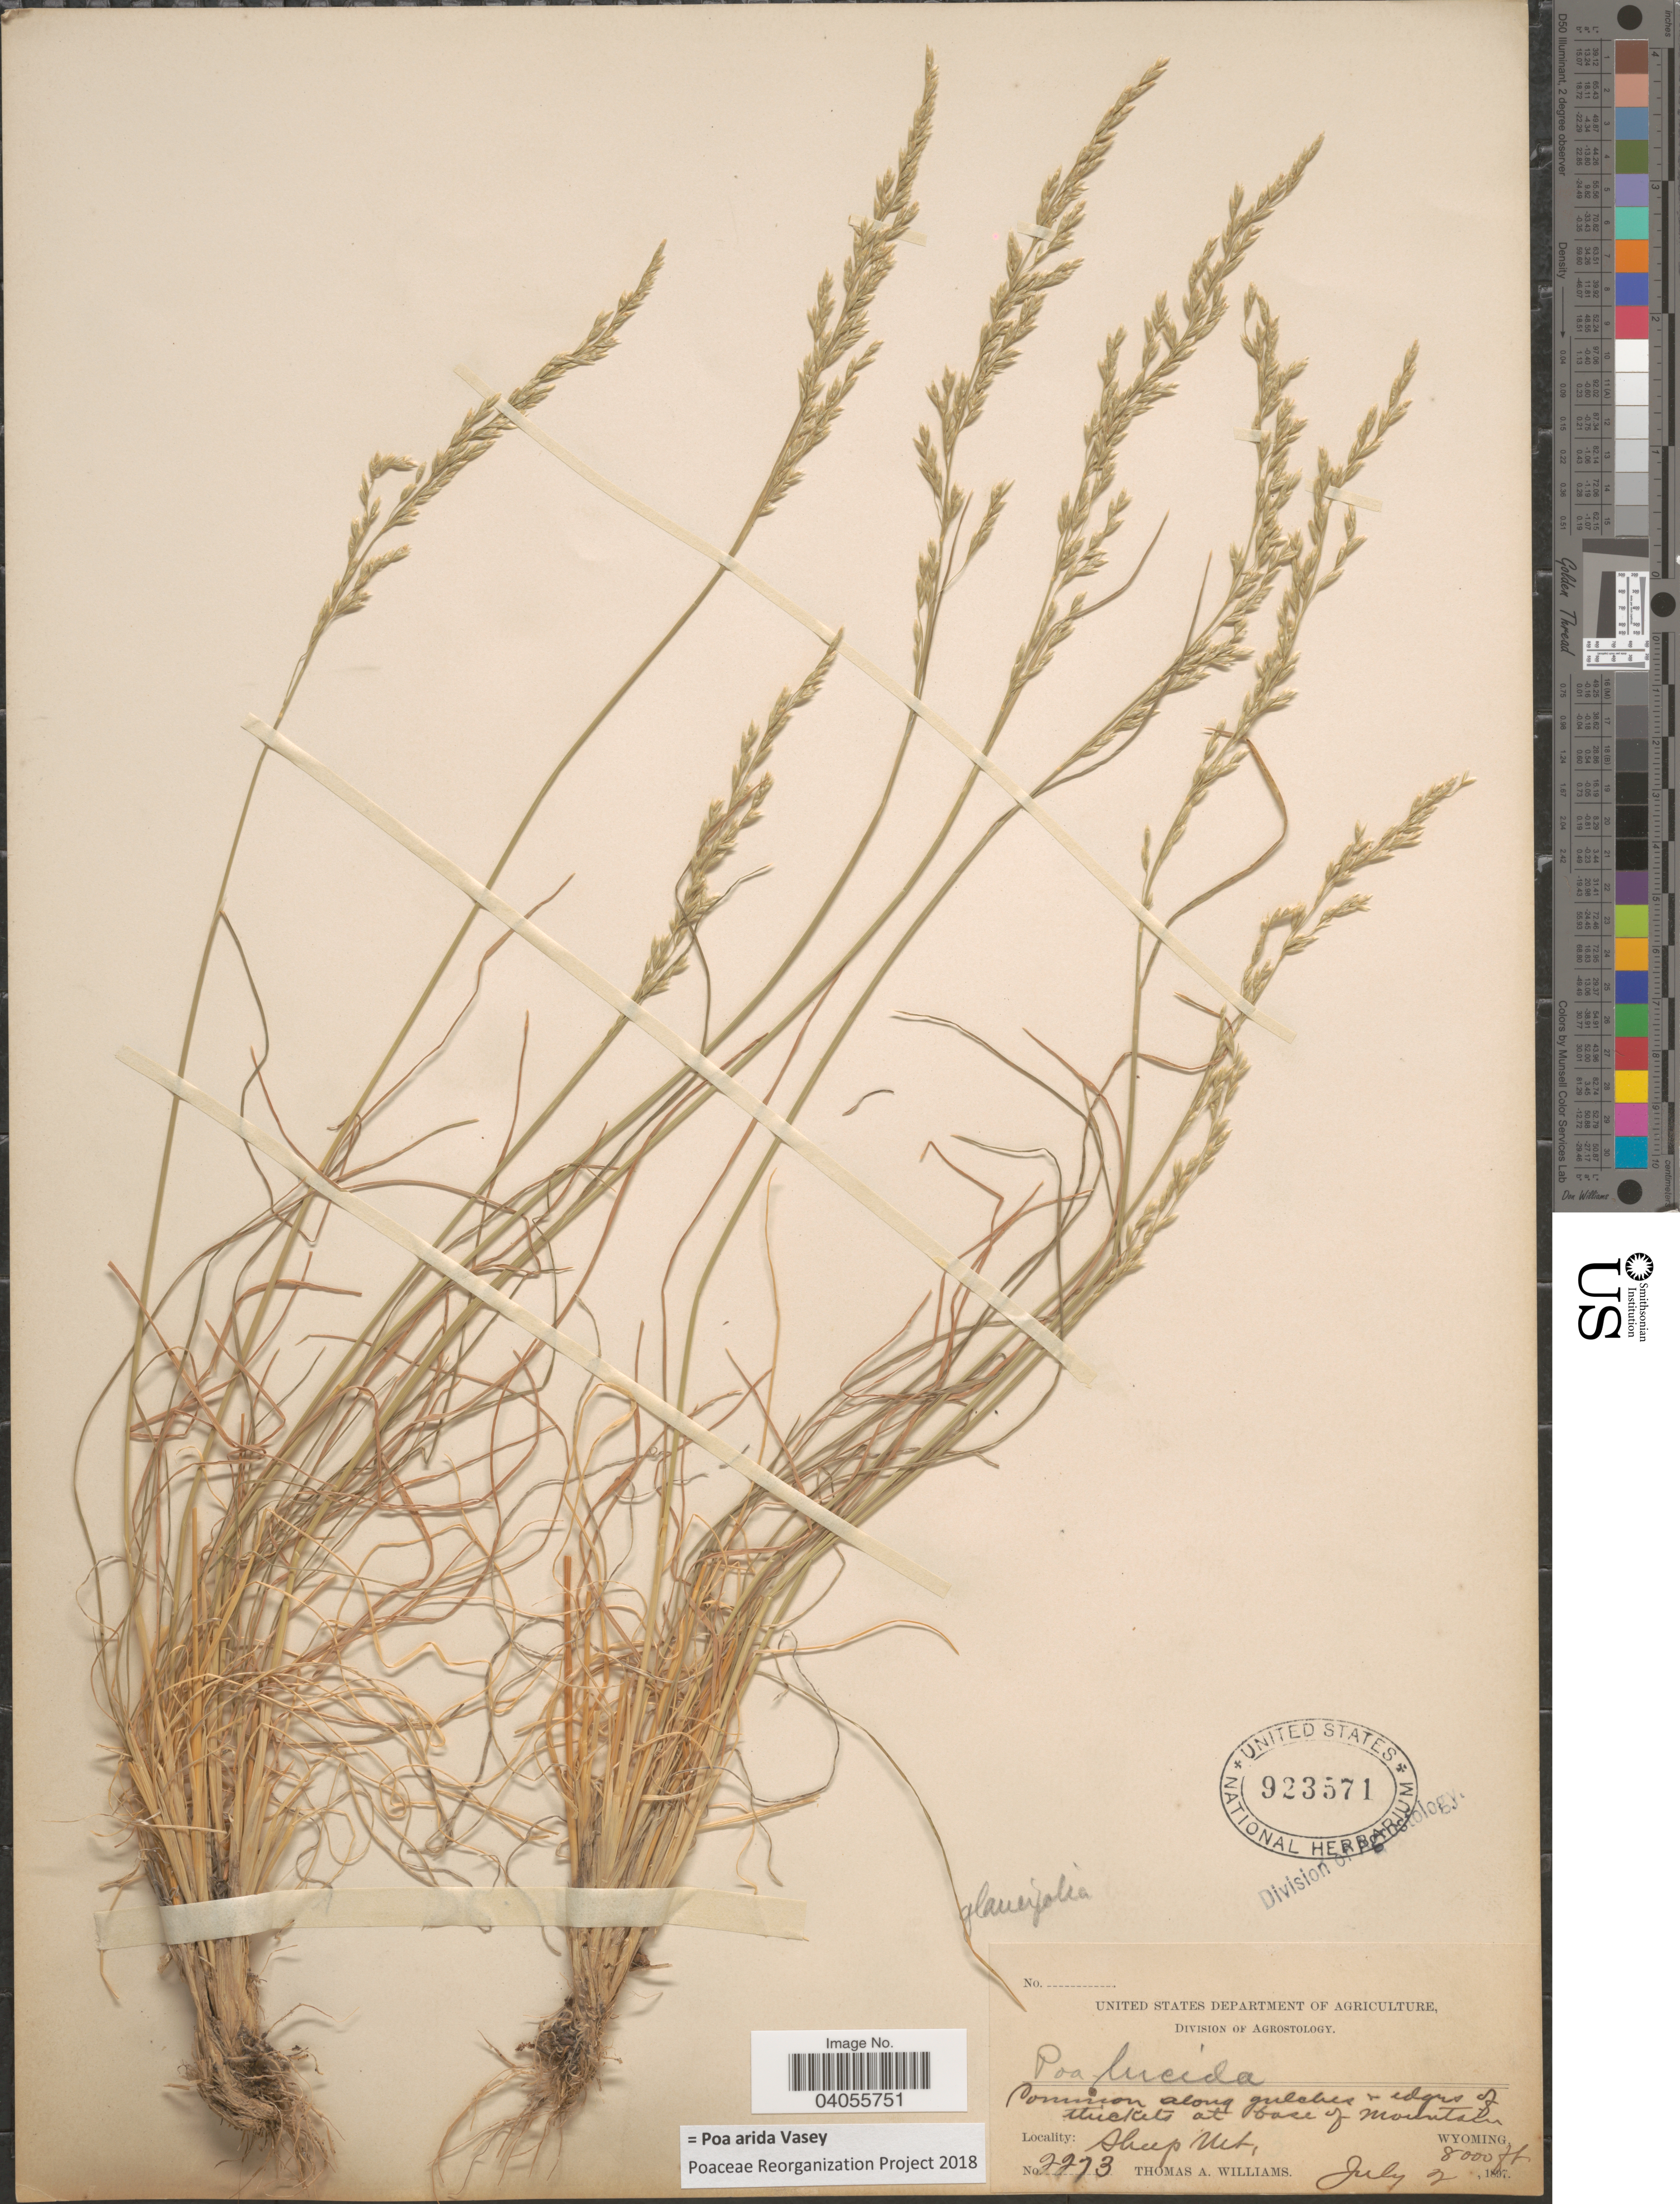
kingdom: Plantae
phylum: Tracheophyta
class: Liliopsida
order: Poales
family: Poaceae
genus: Poa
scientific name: Poa arida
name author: Vasey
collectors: T. A. Williams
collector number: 2273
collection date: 1897-07-02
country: United States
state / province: Wyoming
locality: Common along gulches & edges of thickets at base of mountain. Sheep Mt.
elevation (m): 2438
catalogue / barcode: US 923571